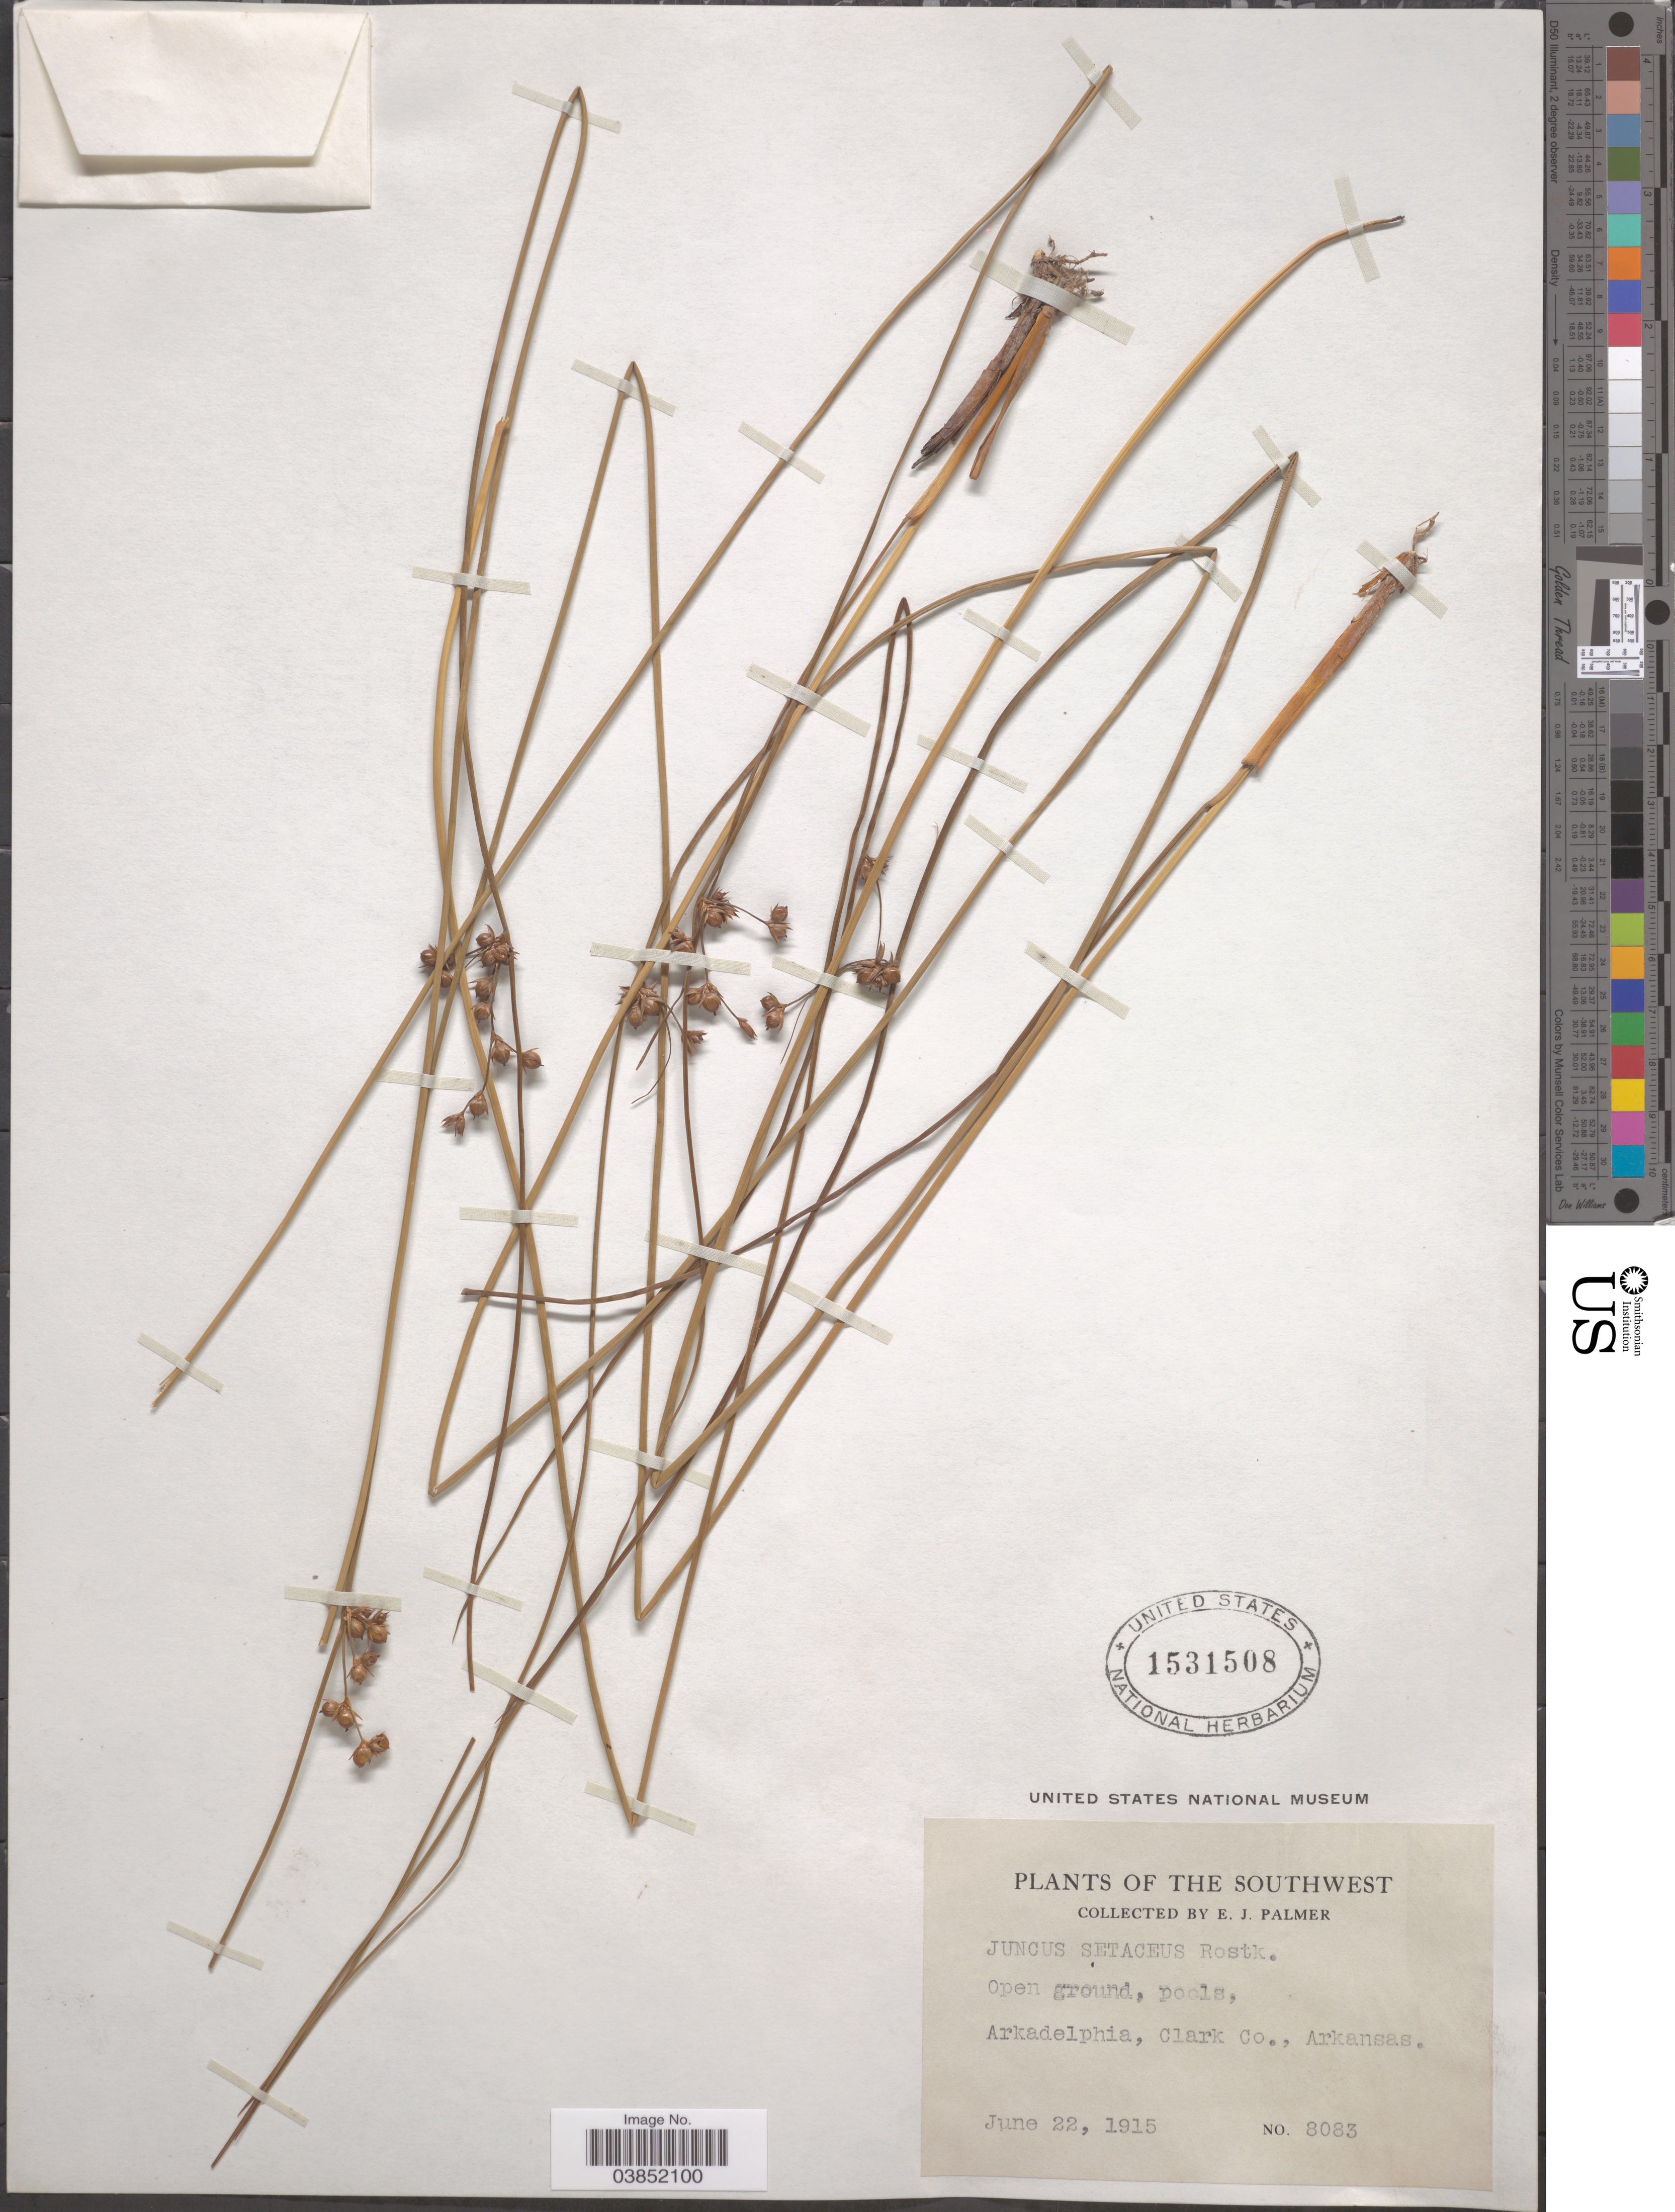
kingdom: Plantae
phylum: Tracheophyta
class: Liliopsida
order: Poales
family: Juncaceae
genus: Juncus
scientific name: Juncus coriaceus Mack.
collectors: E. J. Palmer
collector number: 8083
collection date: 1915-06-22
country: United States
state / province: Arkansas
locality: The Southwest. Arkadelphia, Clark Co.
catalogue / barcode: US 1531508